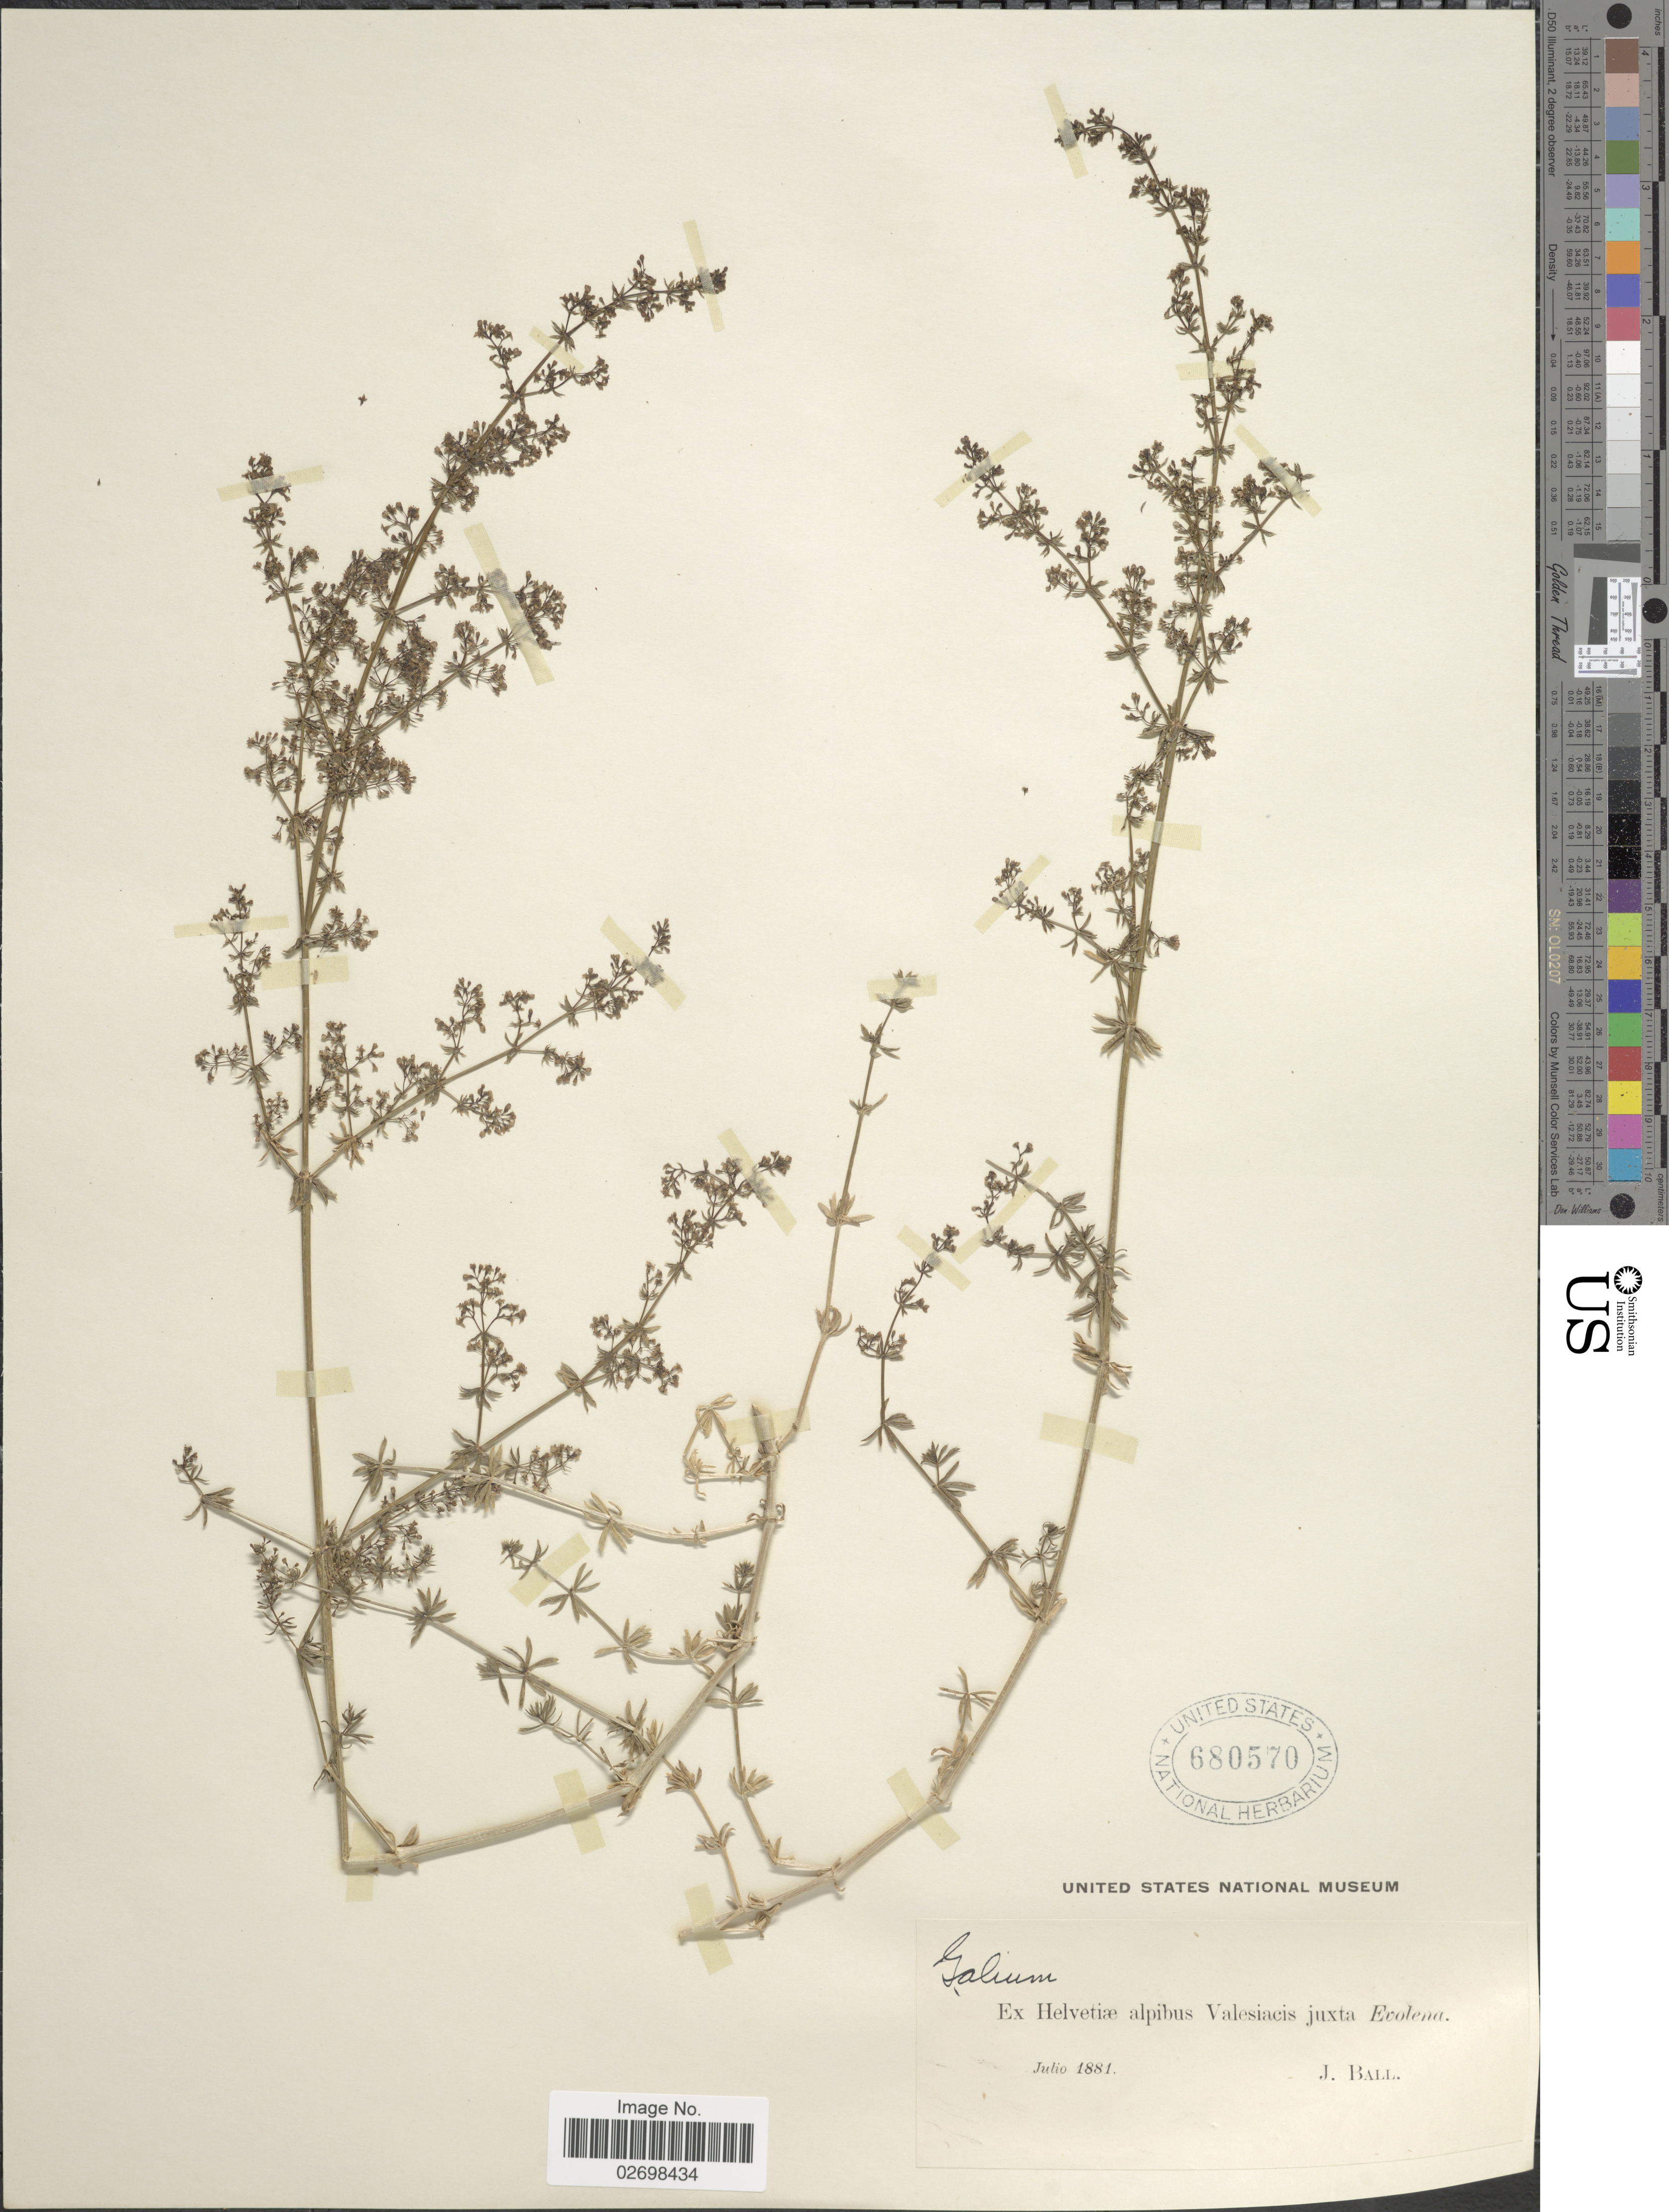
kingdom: Plantae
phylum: Tracheophyta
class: Magnoliopsida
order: Gentianales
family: Rubiaceae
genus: Galium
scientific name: Galium sp.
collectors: J. Ball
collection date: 1881-07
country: Switzerland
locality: Helvetiæ alpibus Valesiacis juxta Evolena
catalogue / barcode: US 680570